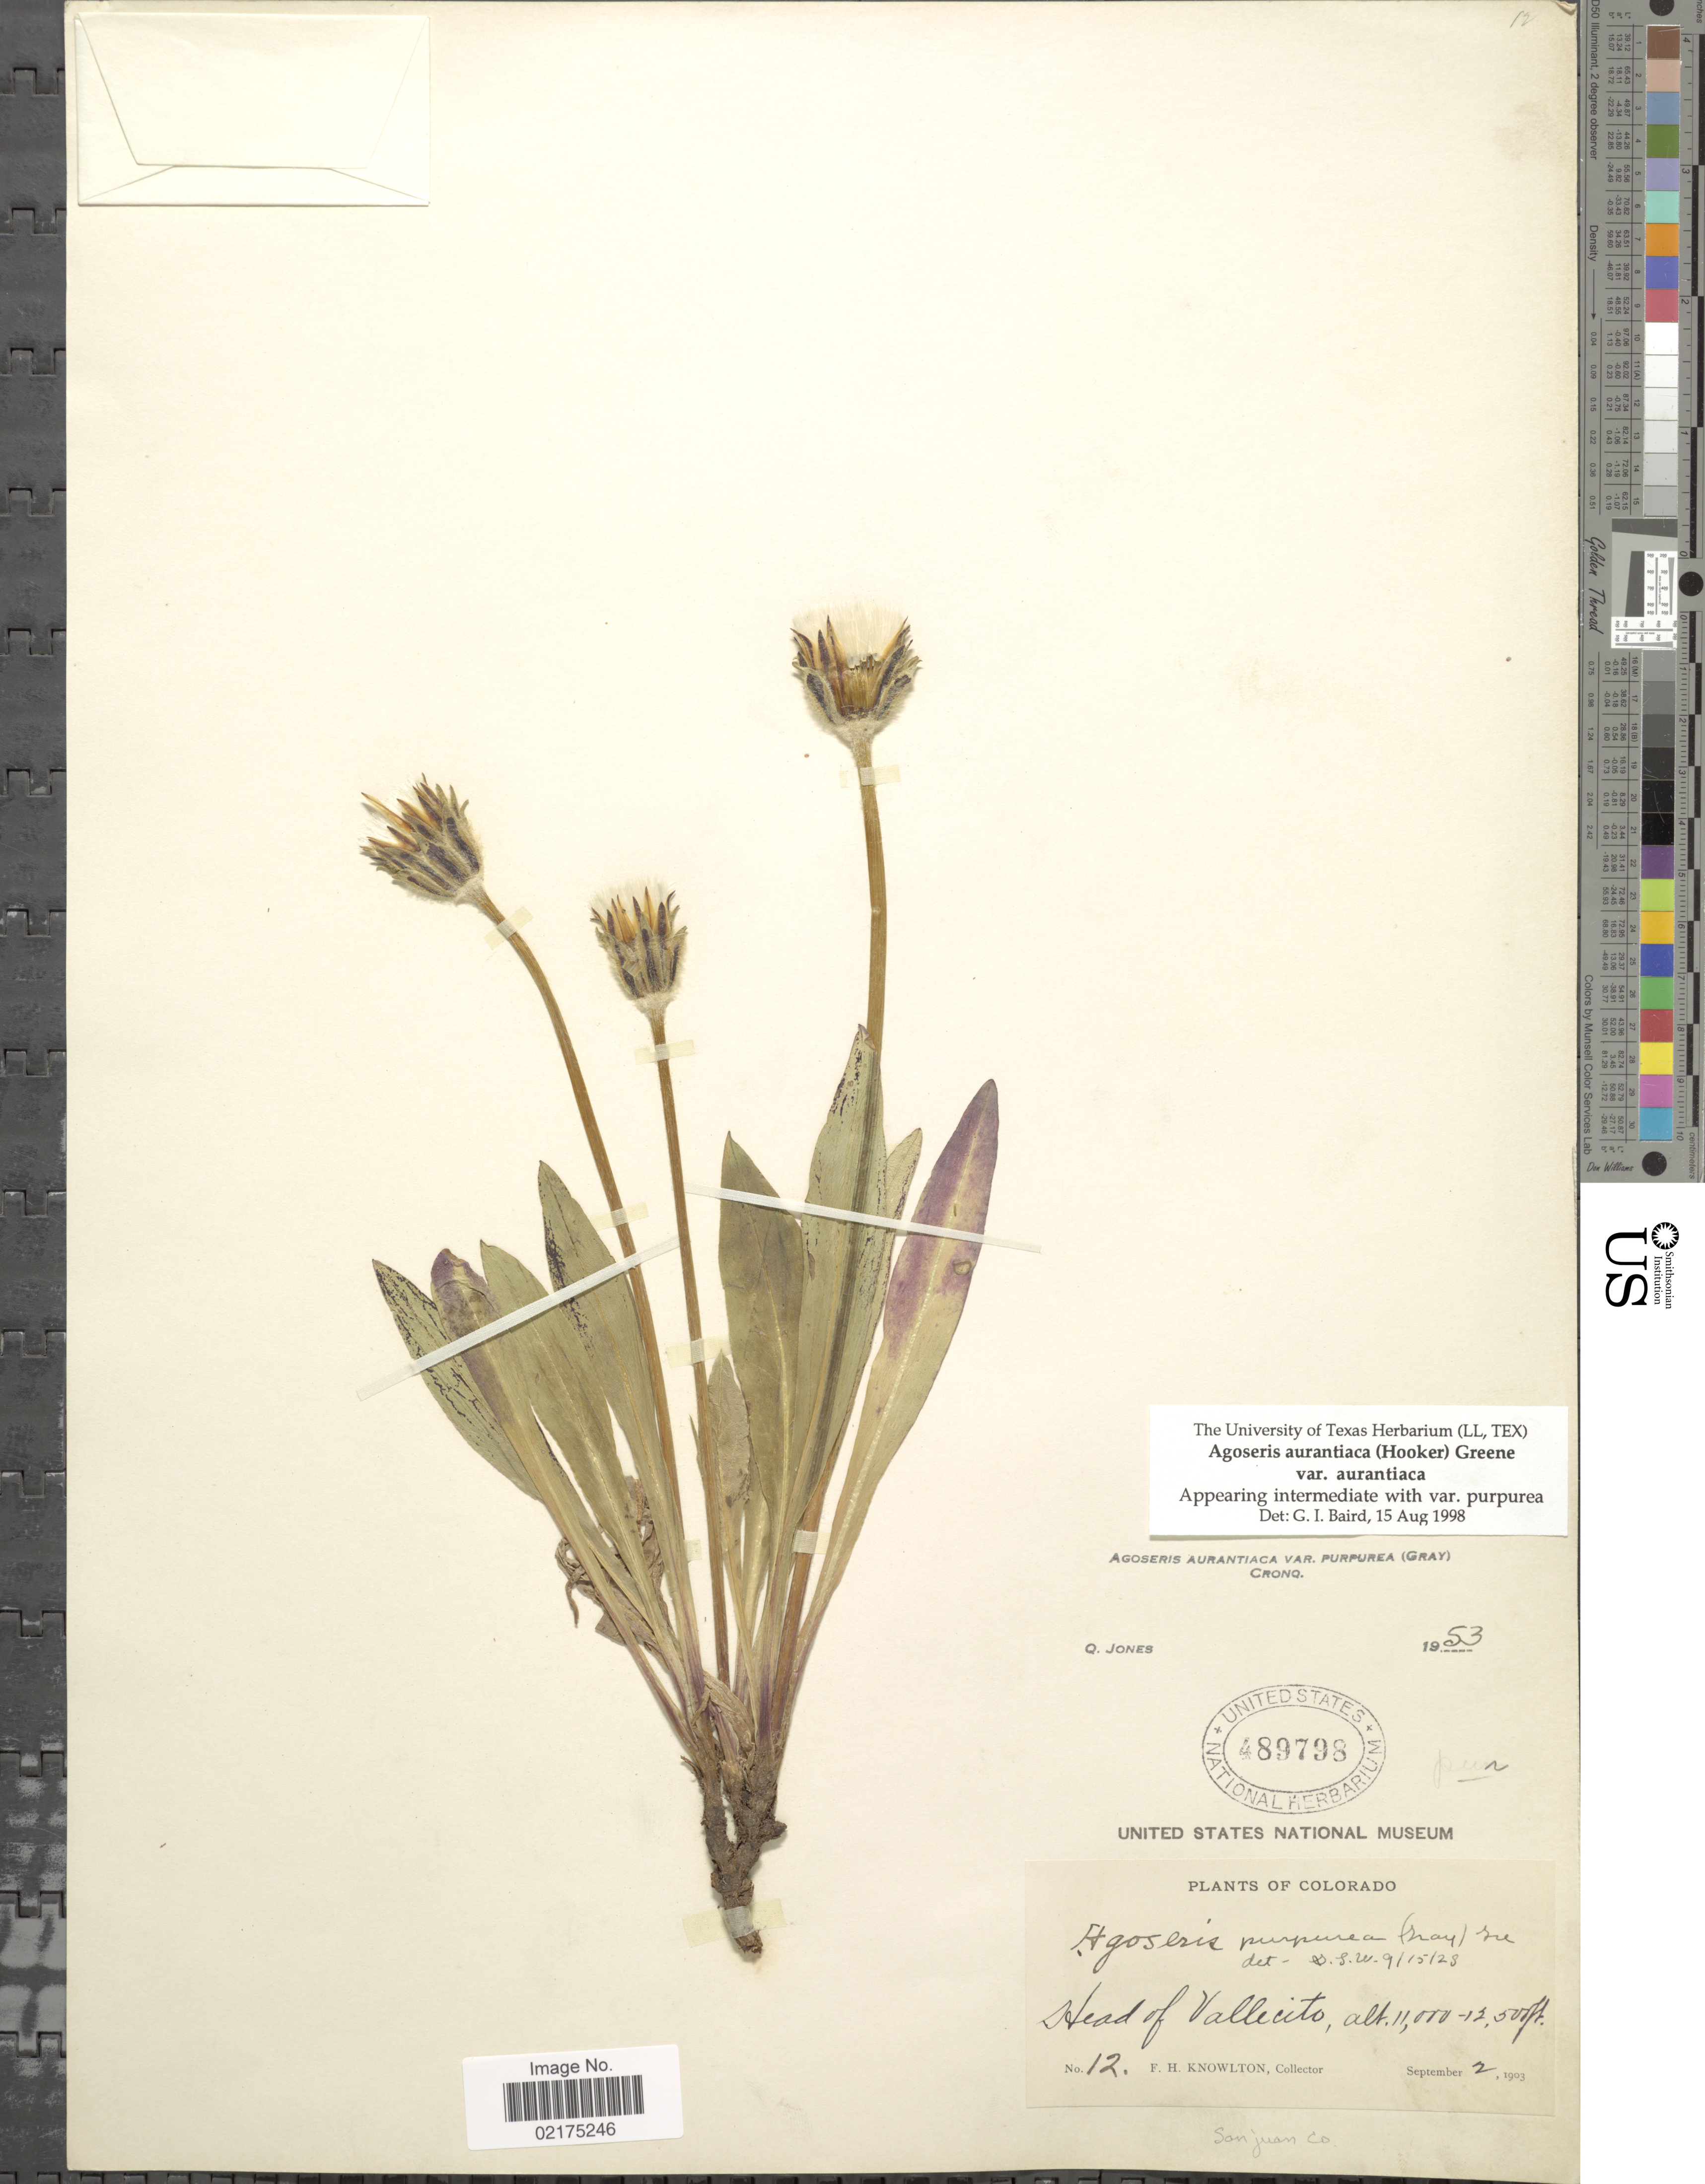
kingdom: Plantae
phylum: Tracheophyta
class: Magnoliopsida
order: Asterales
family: Asteraceae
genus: Agoseris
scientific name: Agoseris aurantiaca var. aurantiaca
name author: (Hook.) Greene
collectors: F. H. Knowlton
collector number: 12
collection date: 1903-09-02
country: United States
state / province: Colorado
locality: Head of Vallecito, San Juan Co.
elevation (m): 3353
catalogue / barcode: US 489798